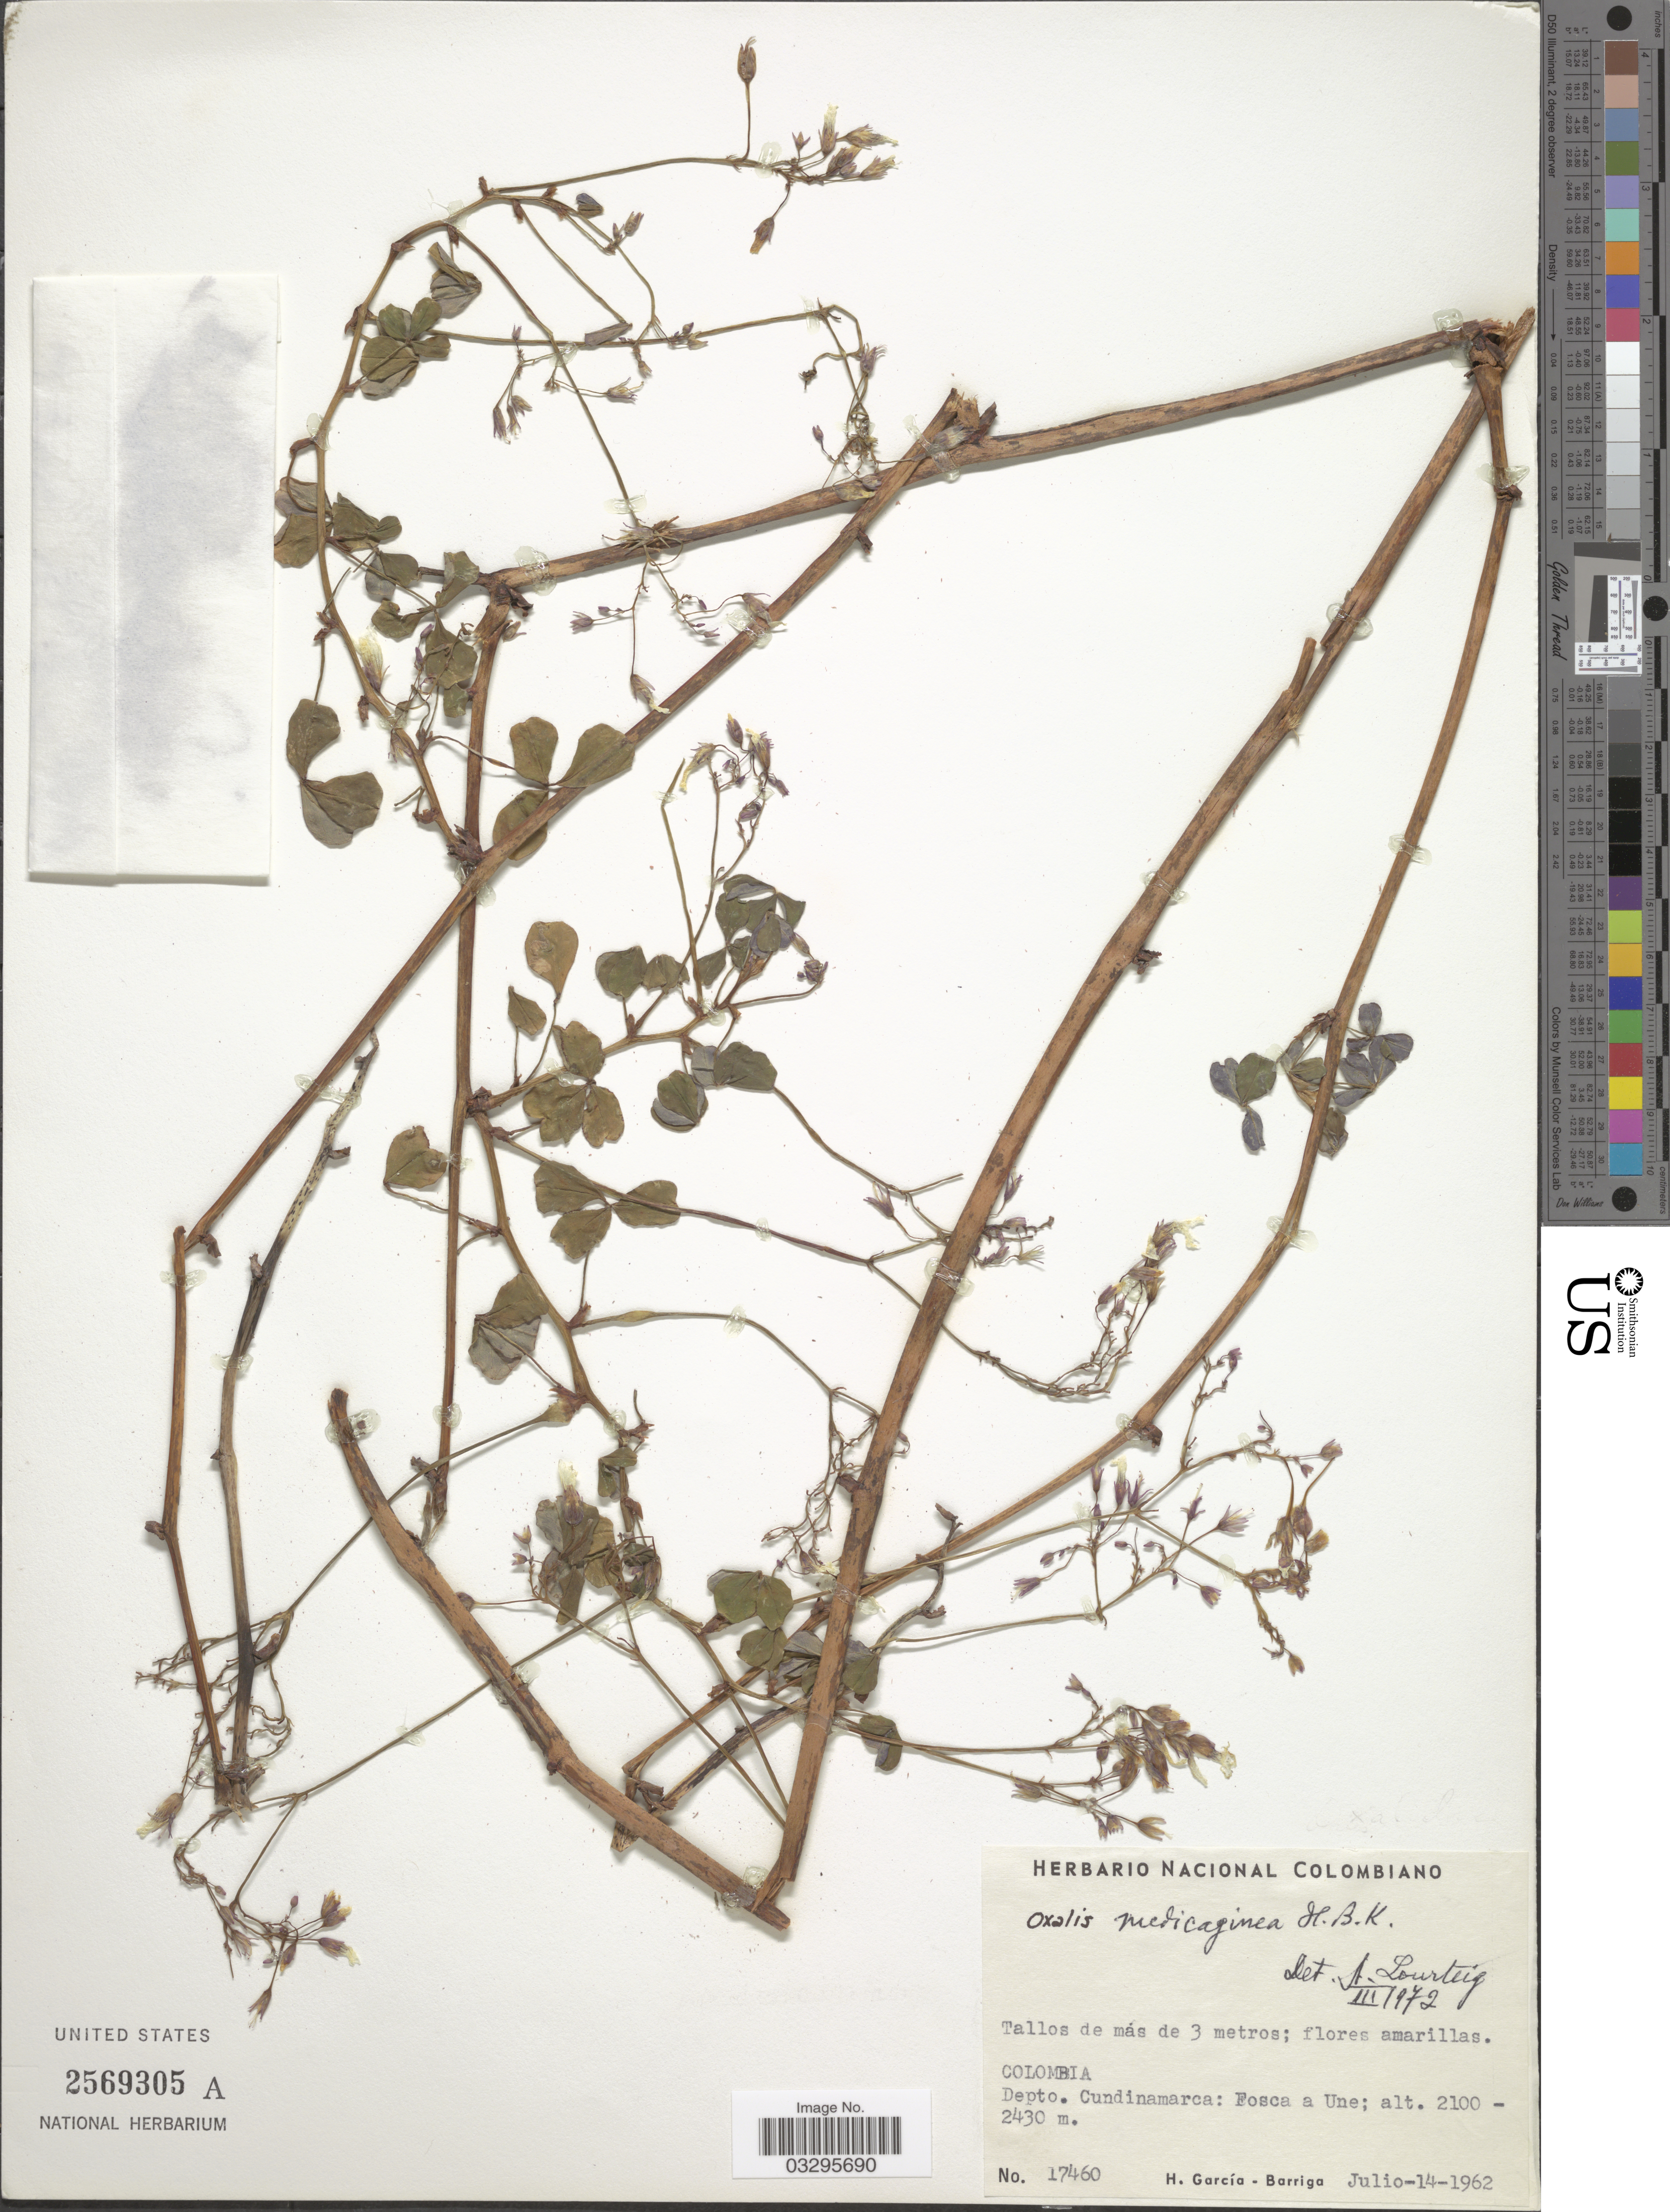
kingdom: Plantae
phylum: Tracheophyta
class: Magnoliopsida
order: Oxalidales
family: Oxalidaceae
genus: Oxalis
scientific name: Oxalis medicaginea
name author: Kunth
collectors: H. García Barriga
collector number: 17460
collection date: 1962-07-14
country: Colombia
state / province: Cundinamarca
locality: Depto. Cundinamarca: Fosca a Une.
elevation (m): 2100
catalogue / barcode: US 2569305A